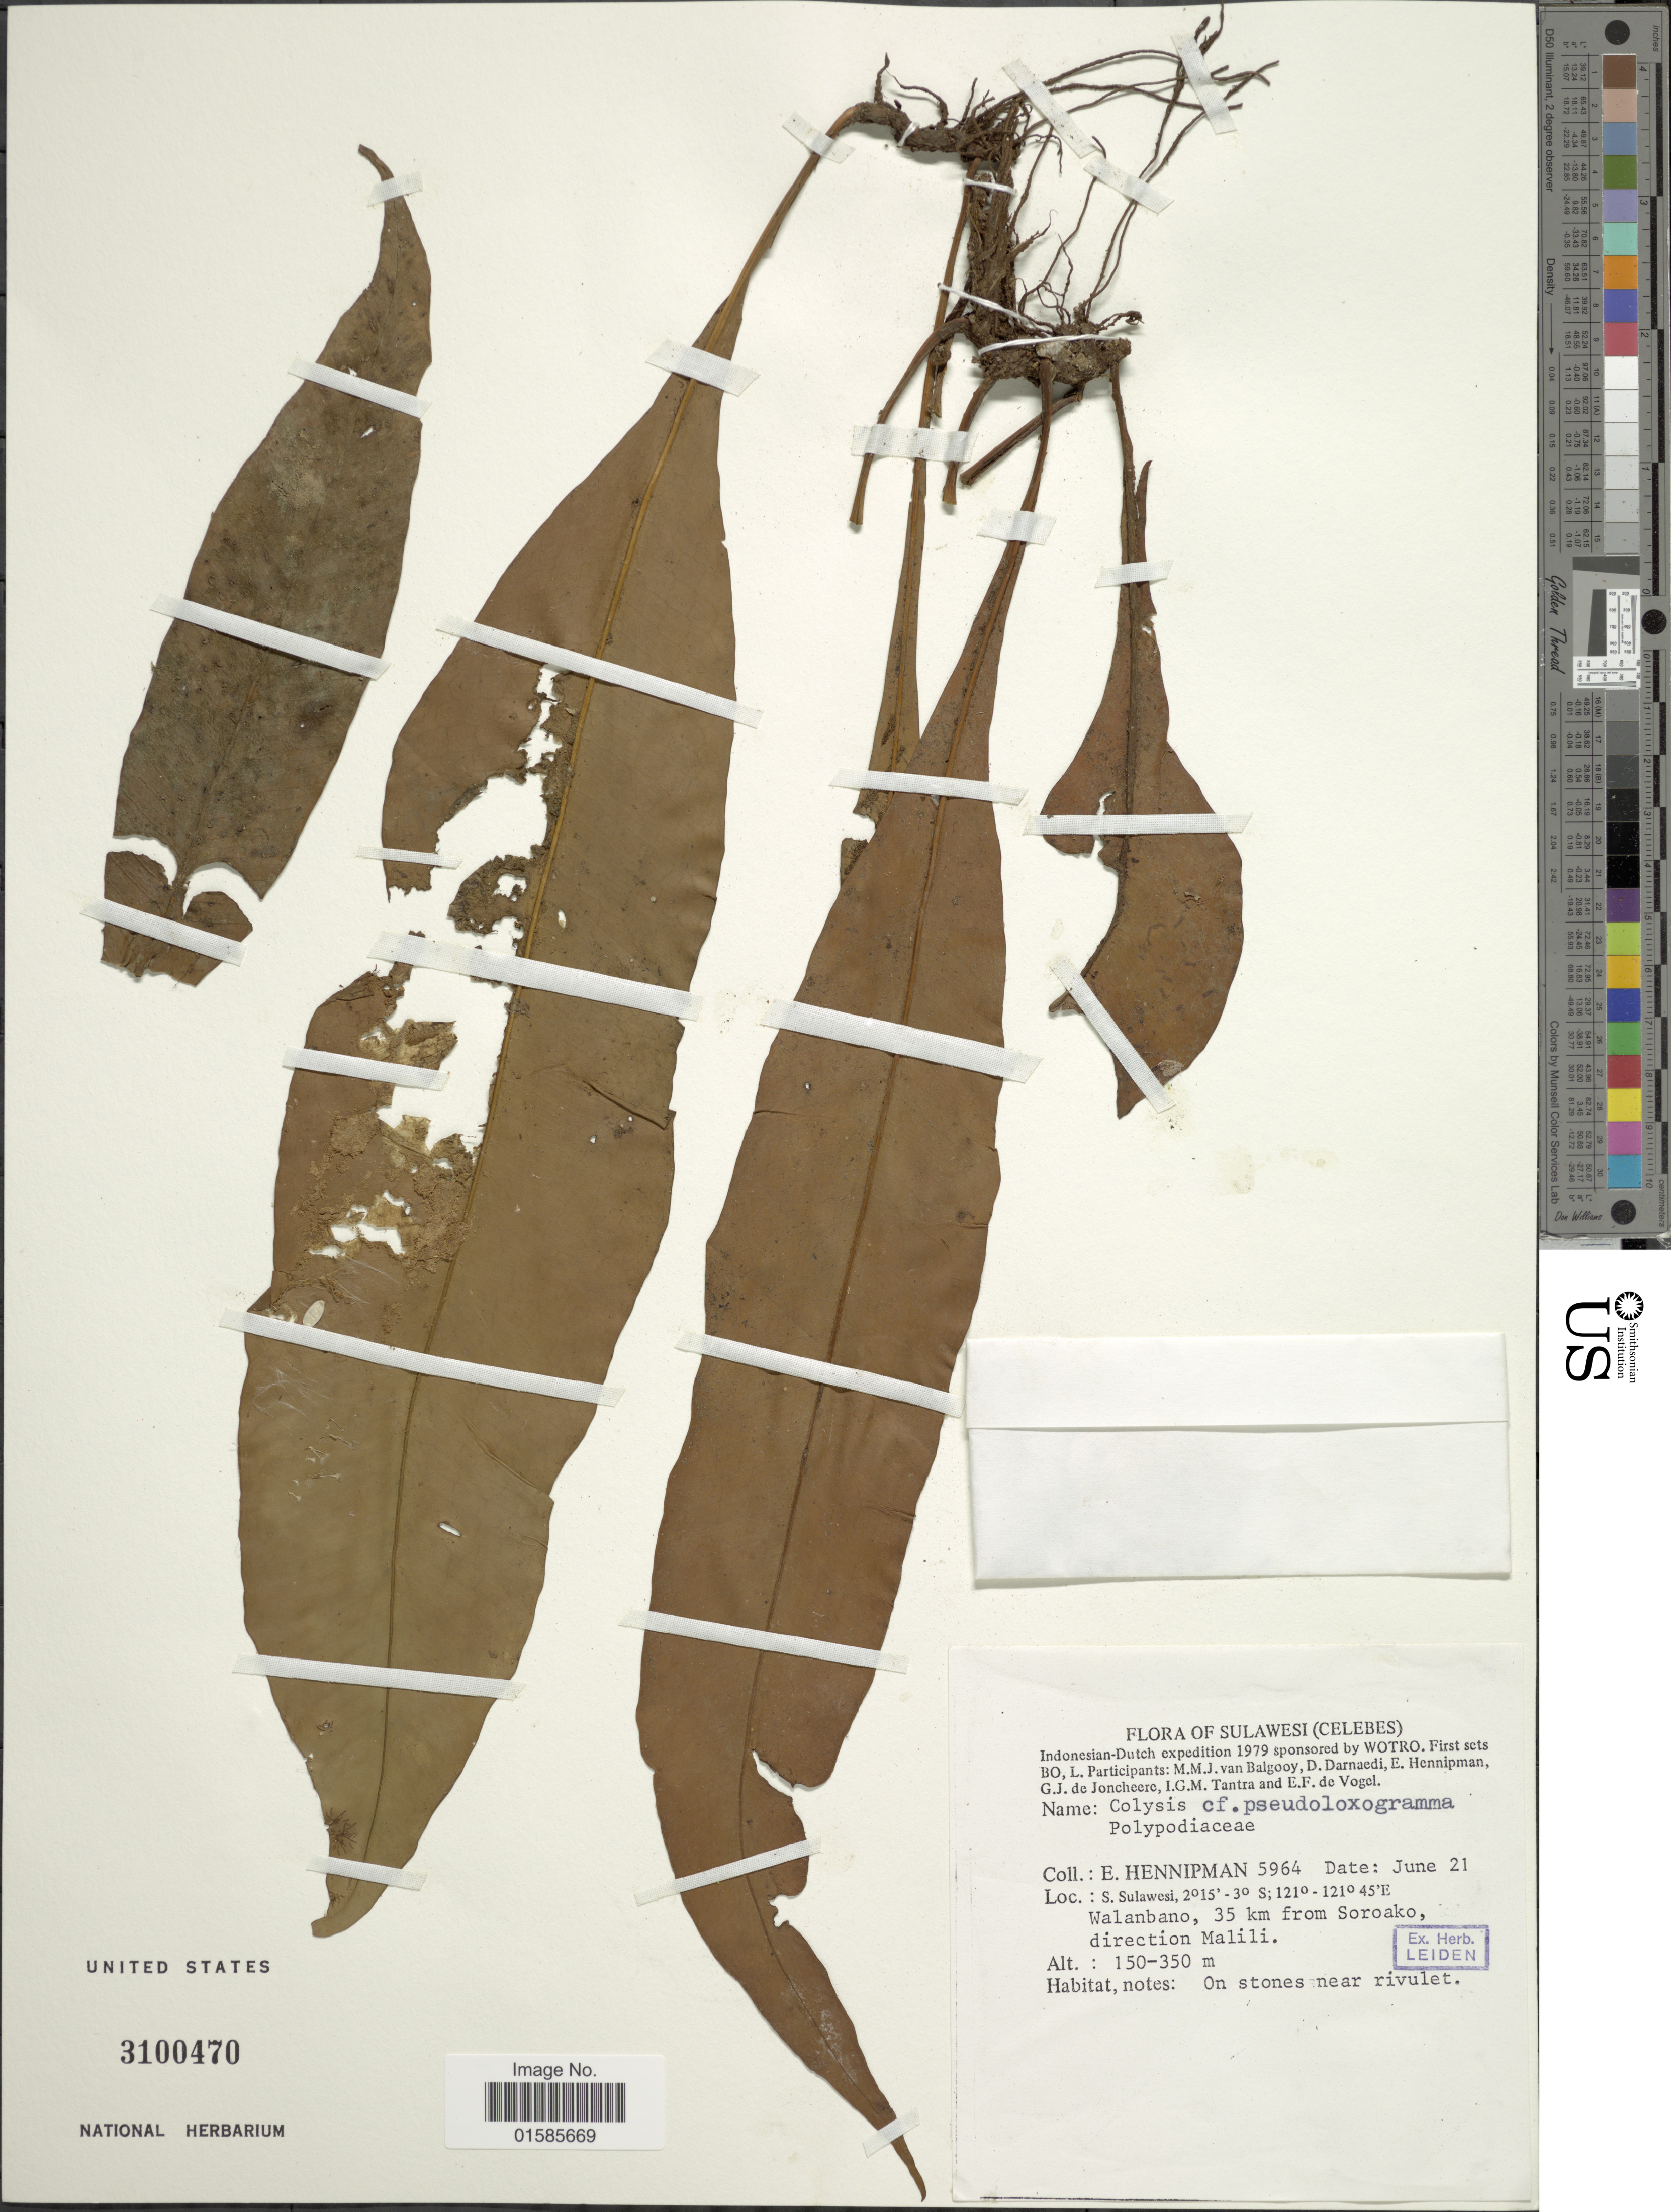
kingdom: Plantae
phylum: Tracheophyta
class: Polypodiopsida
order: Polypodiales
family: Polypodiaceae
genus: Leptochilus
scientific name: Leptochilus macrophyllus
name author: (Blume) Noot.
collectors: E. Hennipman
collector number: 5964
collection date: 1979-06-21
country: Indonesia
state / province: Sulawesi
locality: (Celebes) S. Sulawesi, Walanbano, 35 km from Soroako, direction Malili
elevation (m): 150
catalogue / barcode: US 3100470